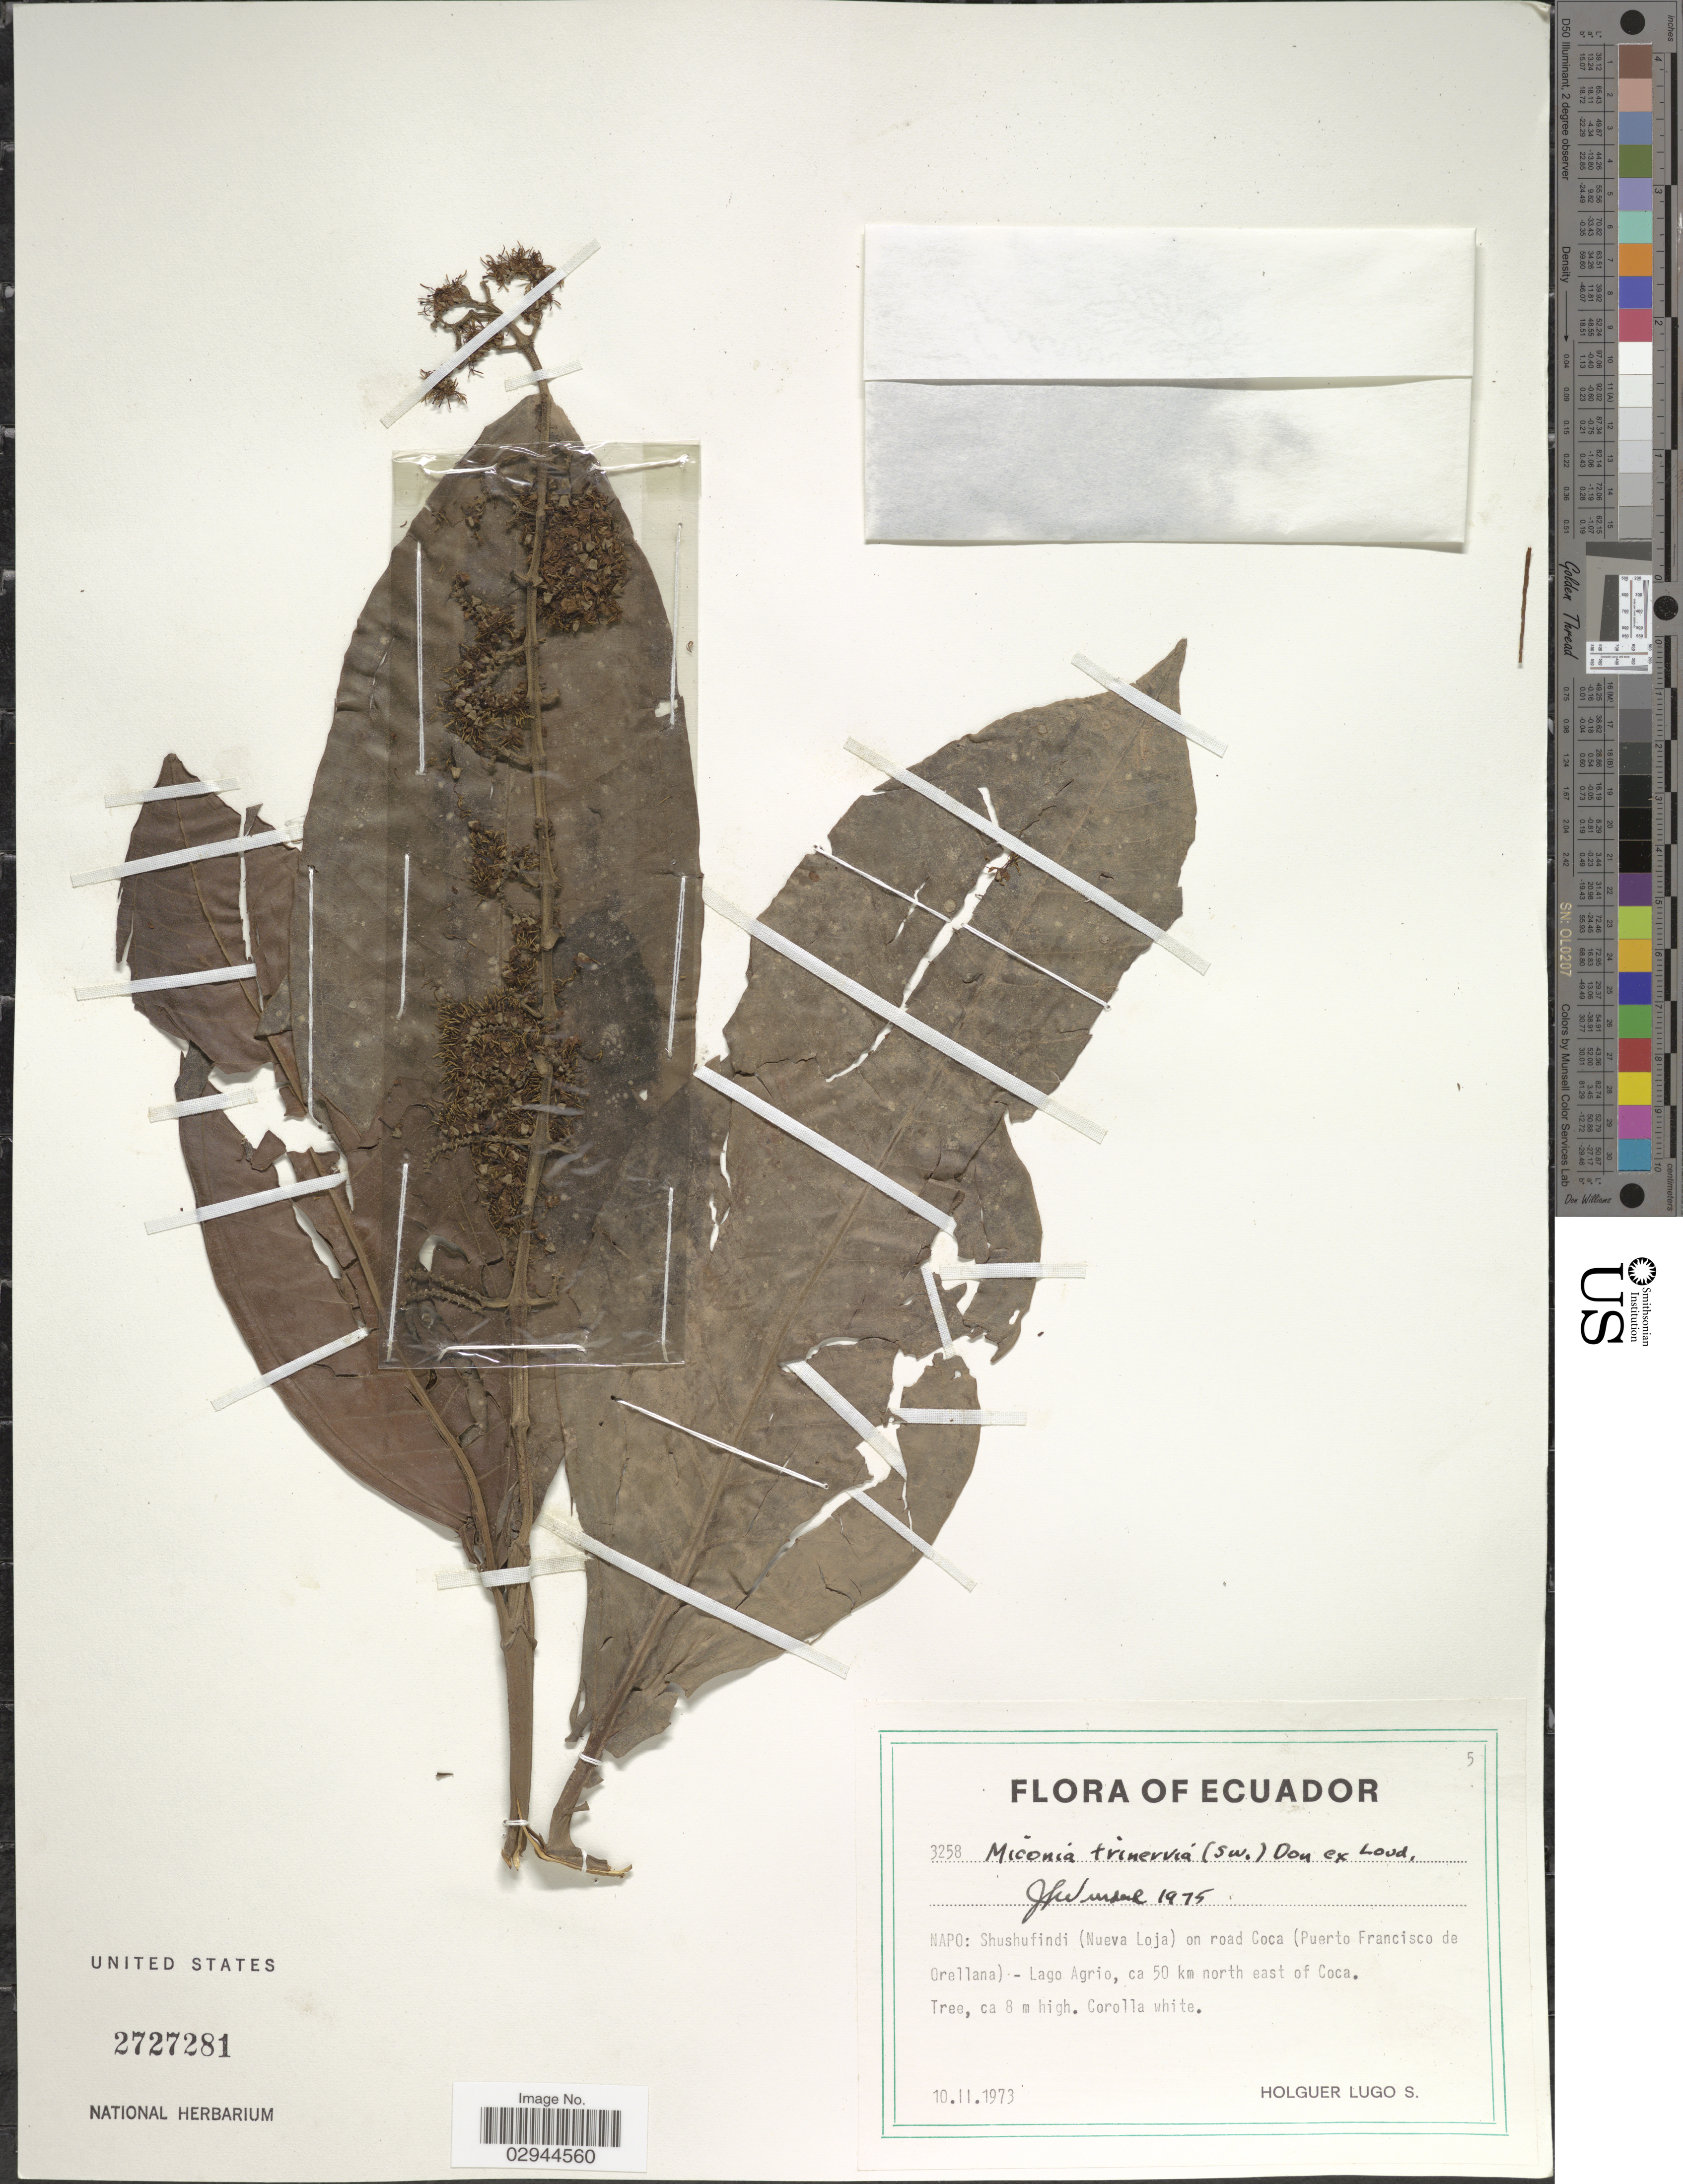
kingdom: Plantae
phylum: Tracheophyta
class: Magnoliopsida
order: Myrtales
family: Melastomataceae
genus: Miconia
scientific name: Miconia trinervia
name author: (Sw.) D. Don ex Loudon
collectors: H. Lugo S.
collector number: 3258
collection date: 1973-02-10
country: Ecuador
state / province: Napo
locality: Shushufindi (Nueva Loja) on road Coca (Puerto Francisco de Orellana)-Lago Agrio, ca 50 km north east of Coca.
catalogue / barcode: US 2727281